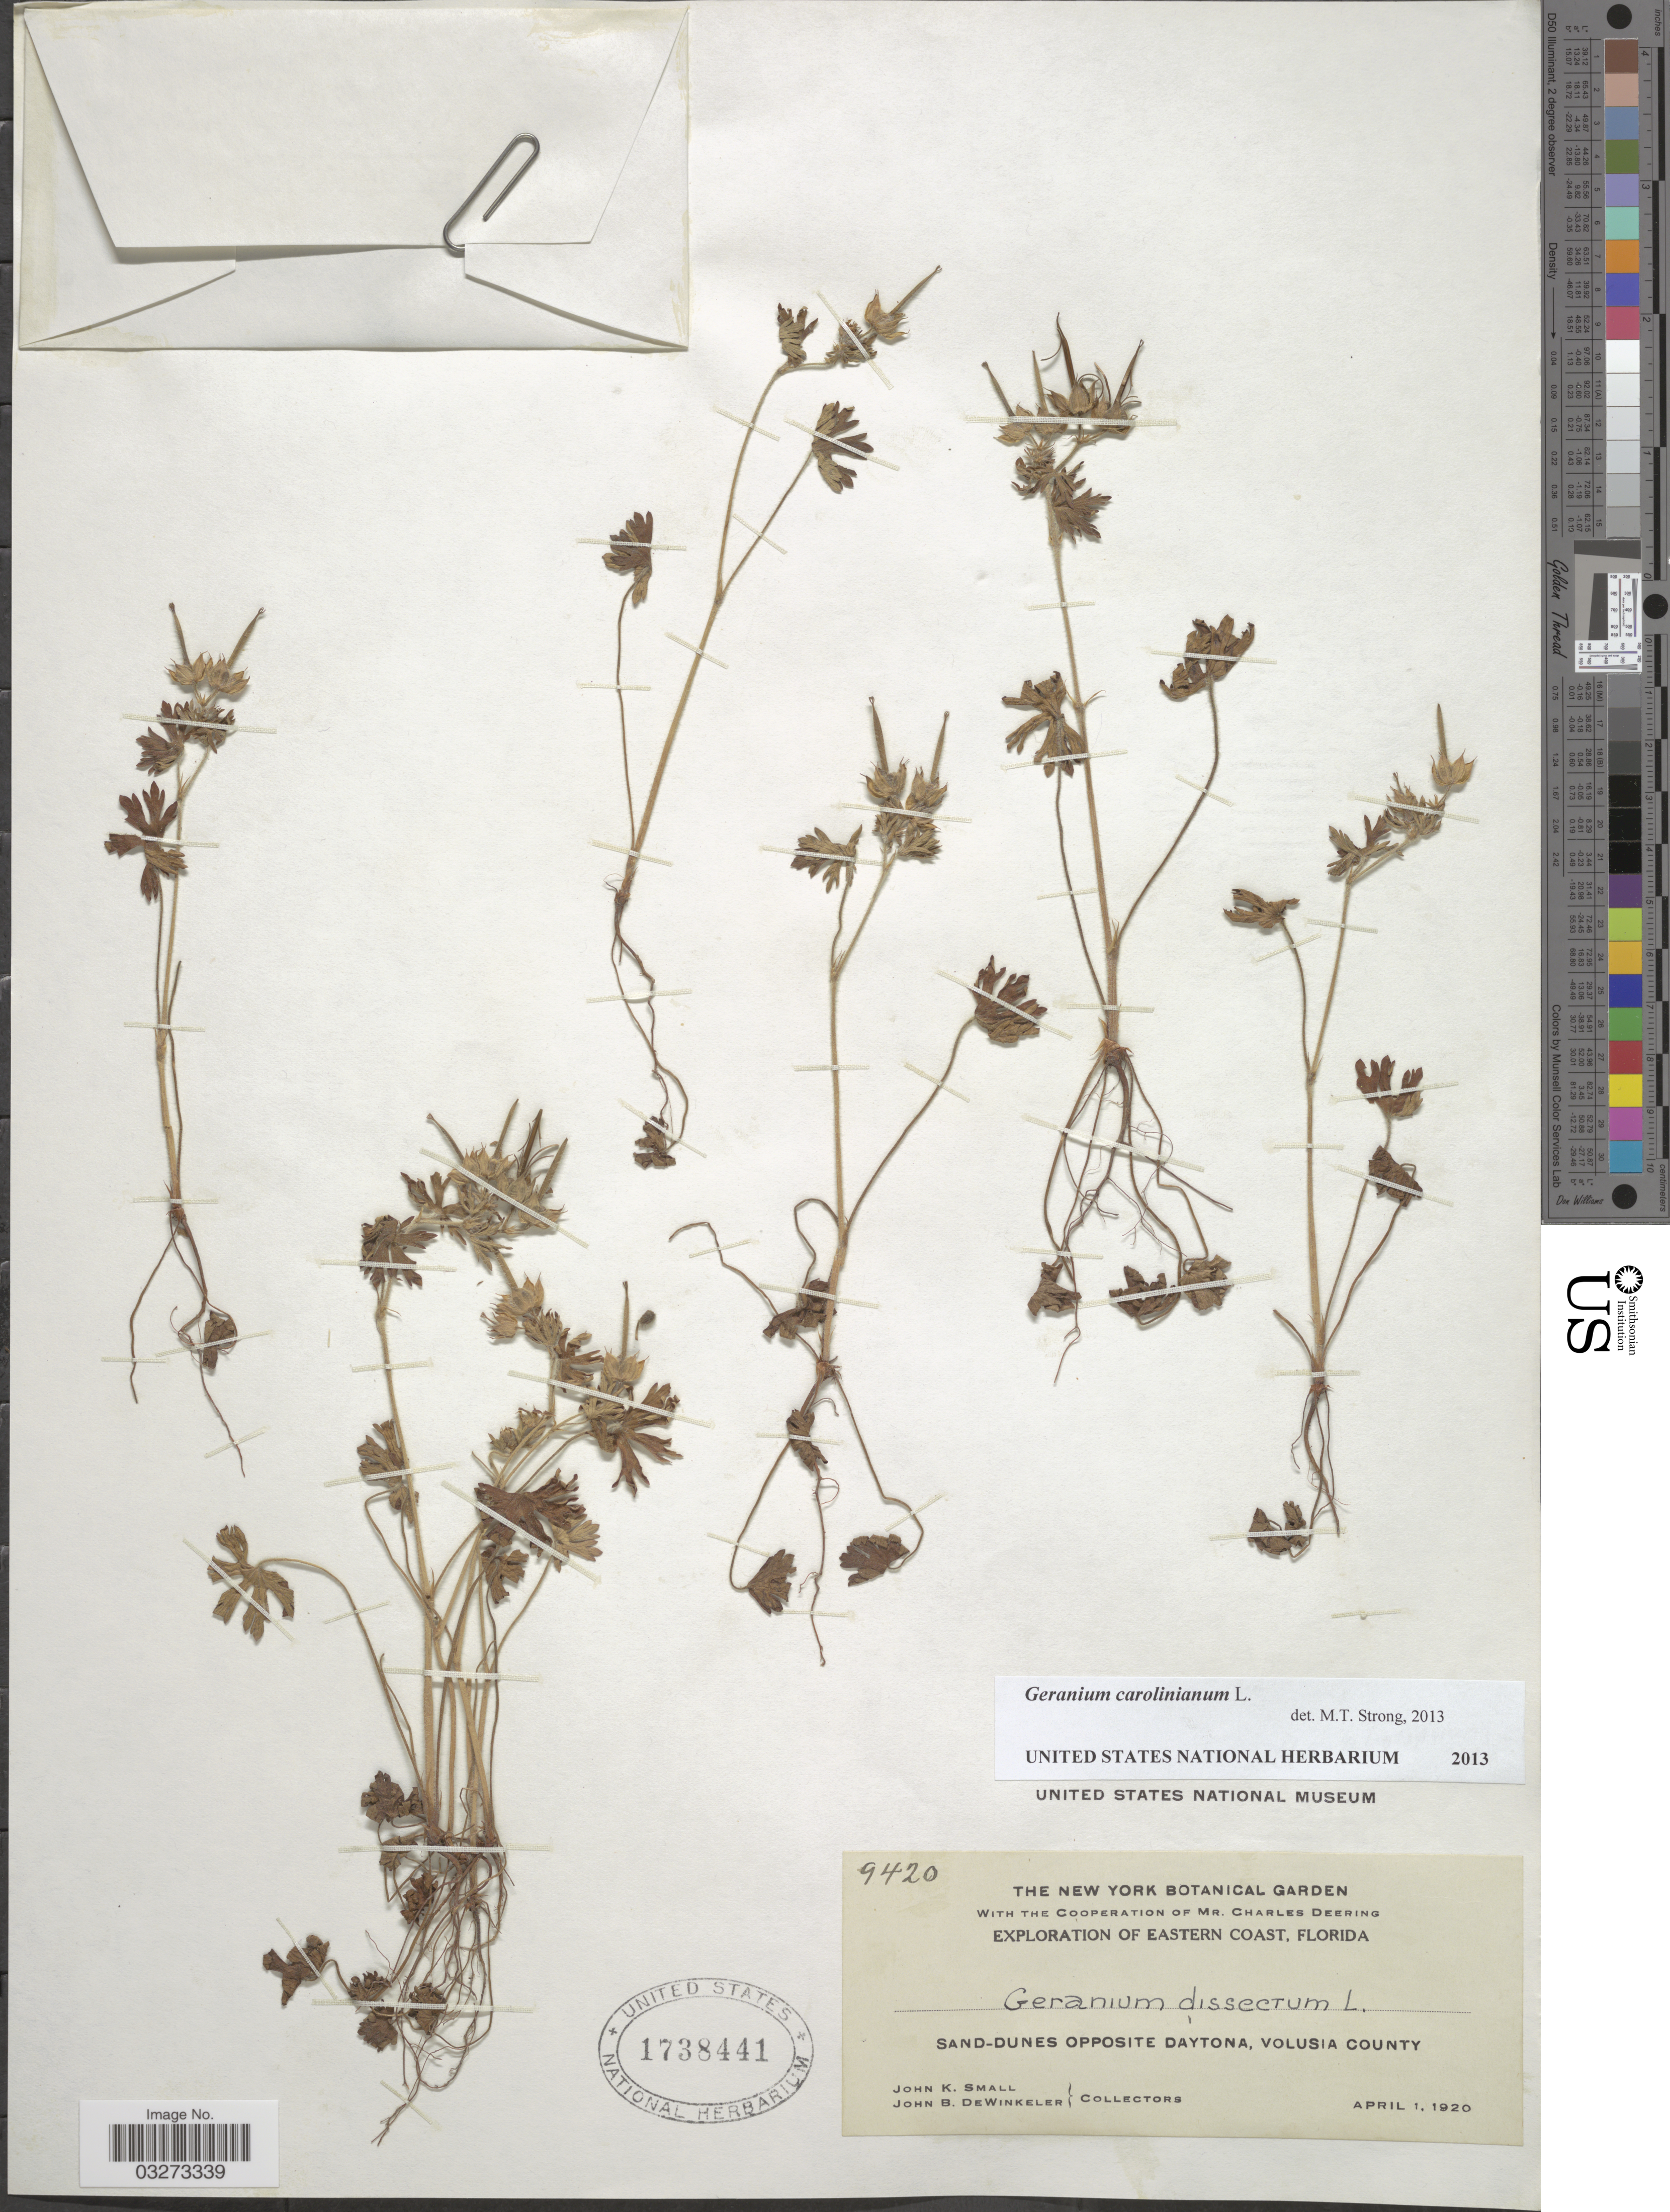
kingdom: Plantae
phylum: Tracheophyta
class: Magnoliopsida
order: Geraniales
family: Geraniaceae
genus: Geranium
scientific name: Geranium carolinianum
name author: L.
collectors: J. K. Small & J. B. Dewinkeler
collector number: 9420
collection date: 1920-04-01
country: United States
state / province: Florida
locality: Eastern Coast. Sand-Dunes opposite Daytona, Volusia County.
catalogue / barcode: US 1738441